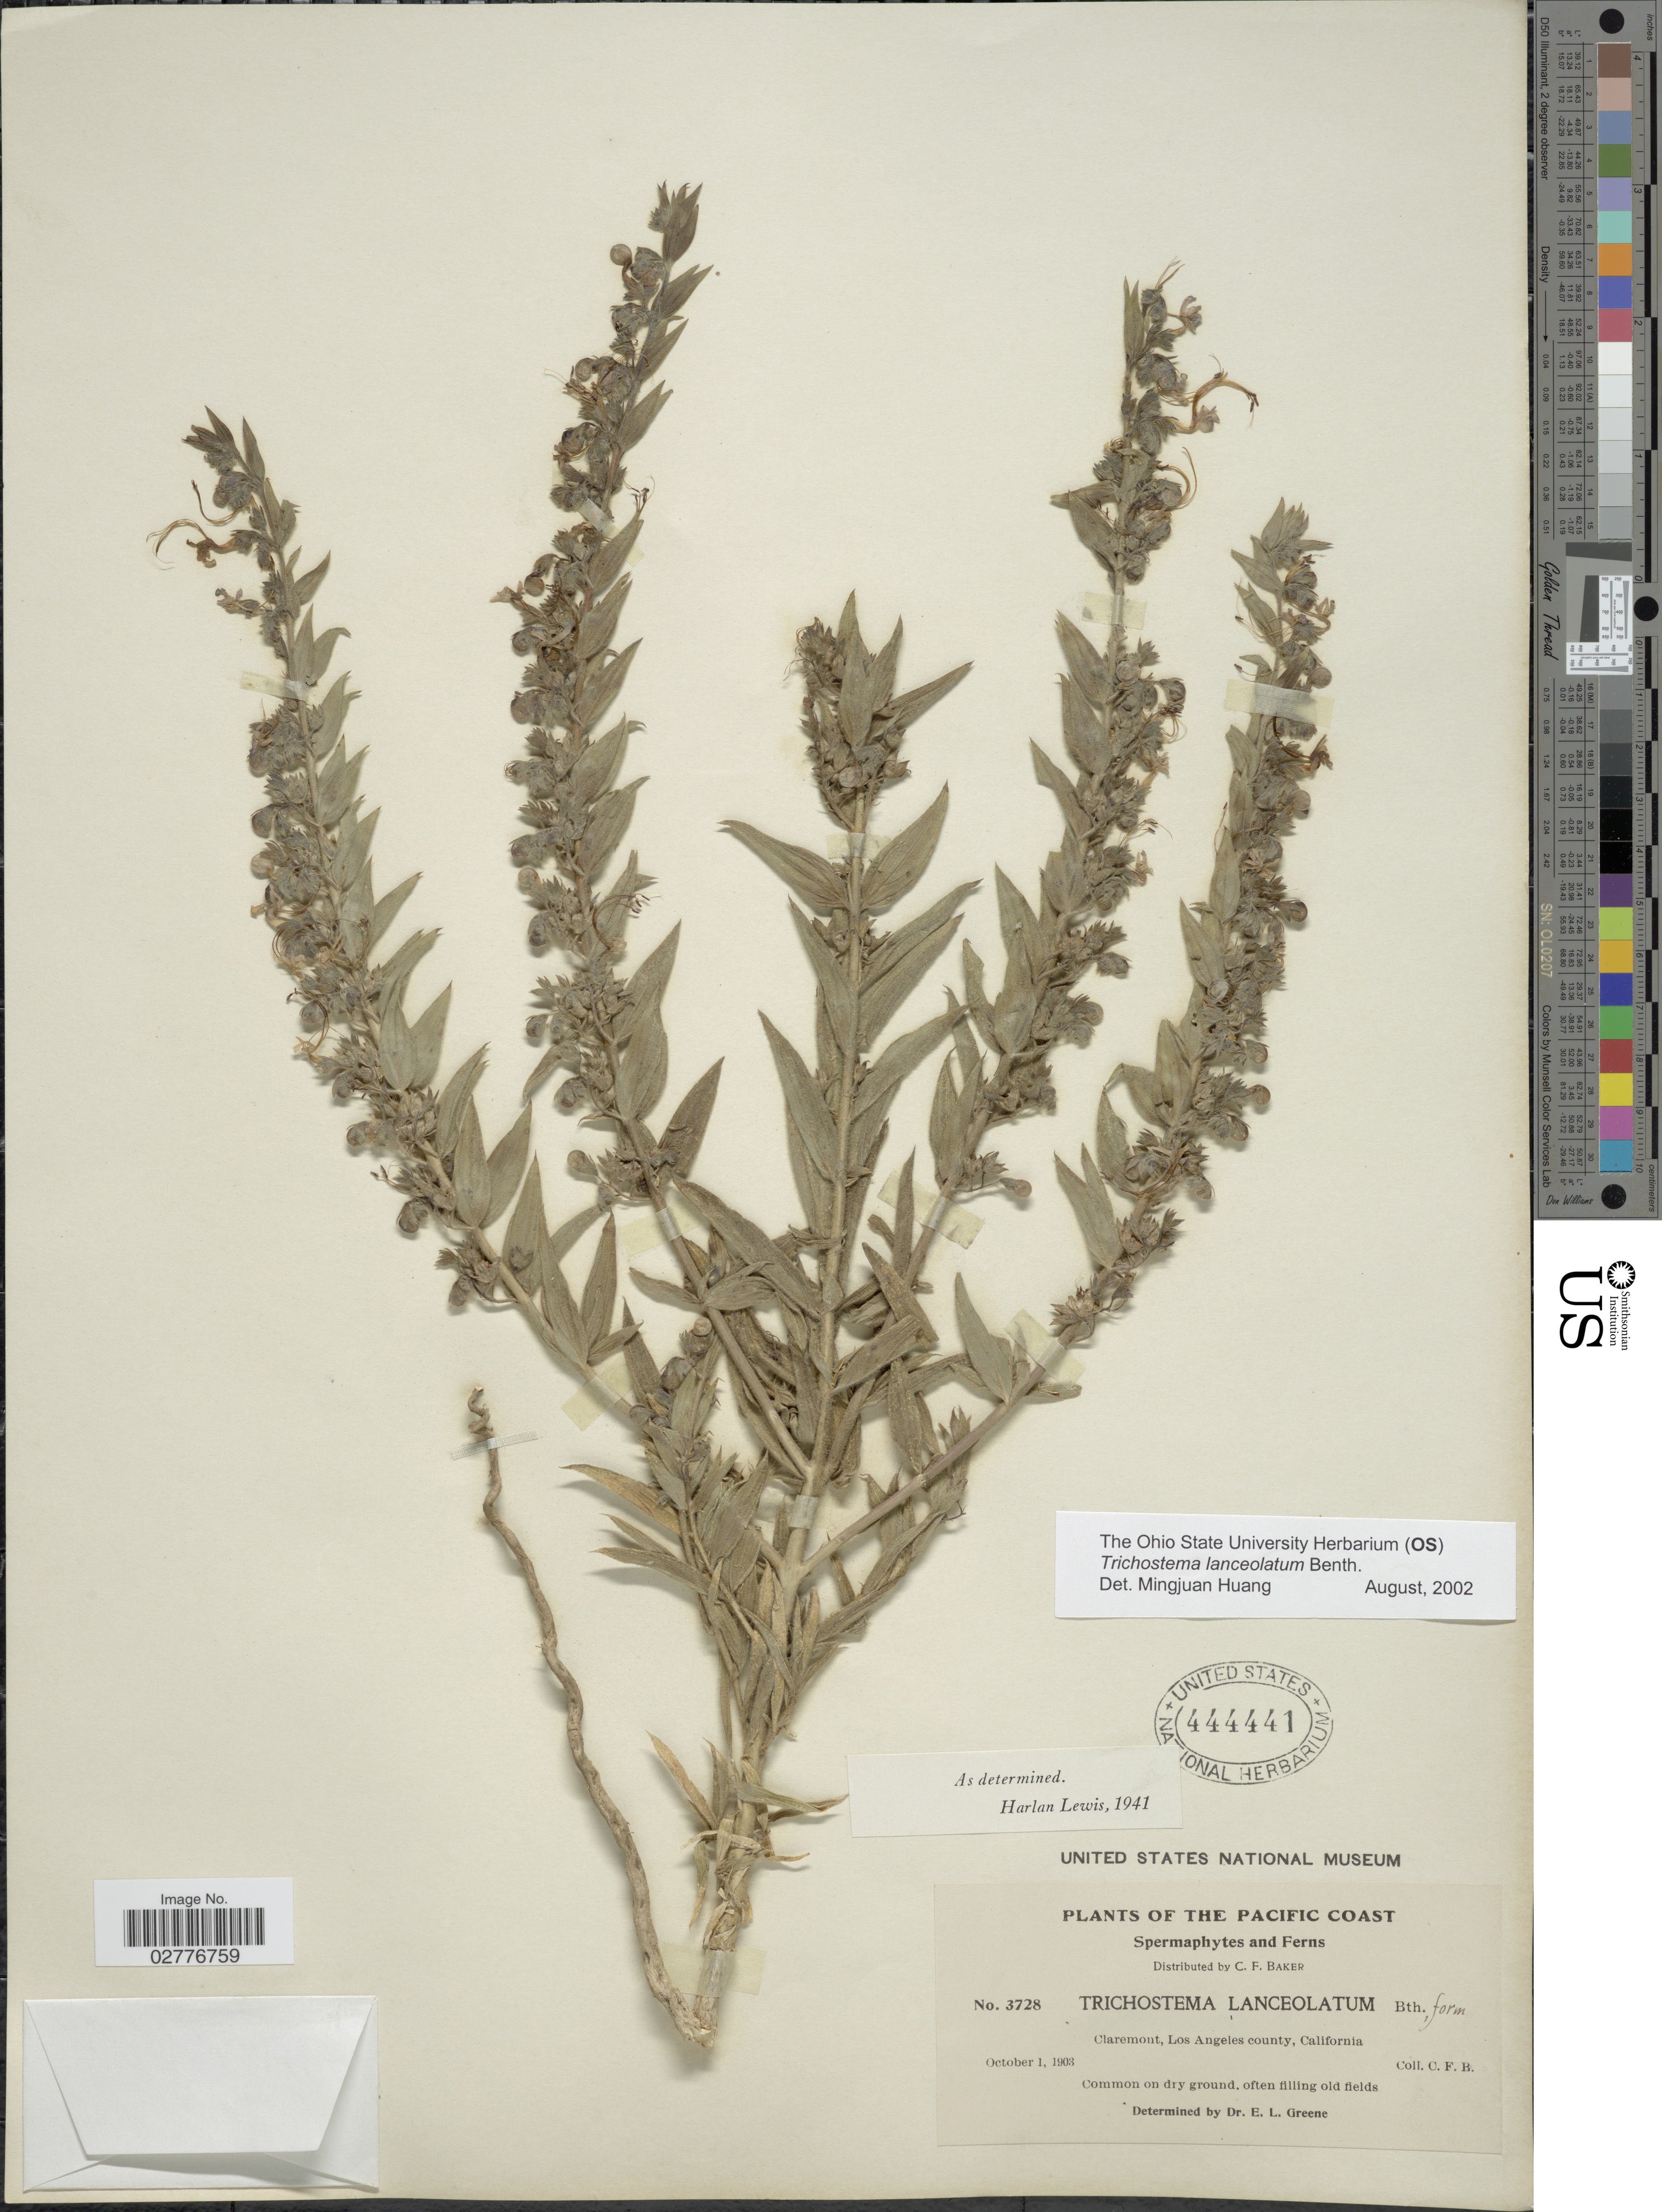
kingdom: Plantae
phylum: Tracheophyta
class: Magnoliopsida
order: Lamiales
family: Lamiaceae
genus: Trichostema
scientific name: Trichostema lanceolatum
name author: Benth.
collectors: C. F. Baker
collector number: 3728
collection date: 1903-10-01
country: United States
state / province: California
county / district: Los Angeles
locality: Pacific Coast. Claremont, Los Angeles county.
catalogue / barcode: US 444441